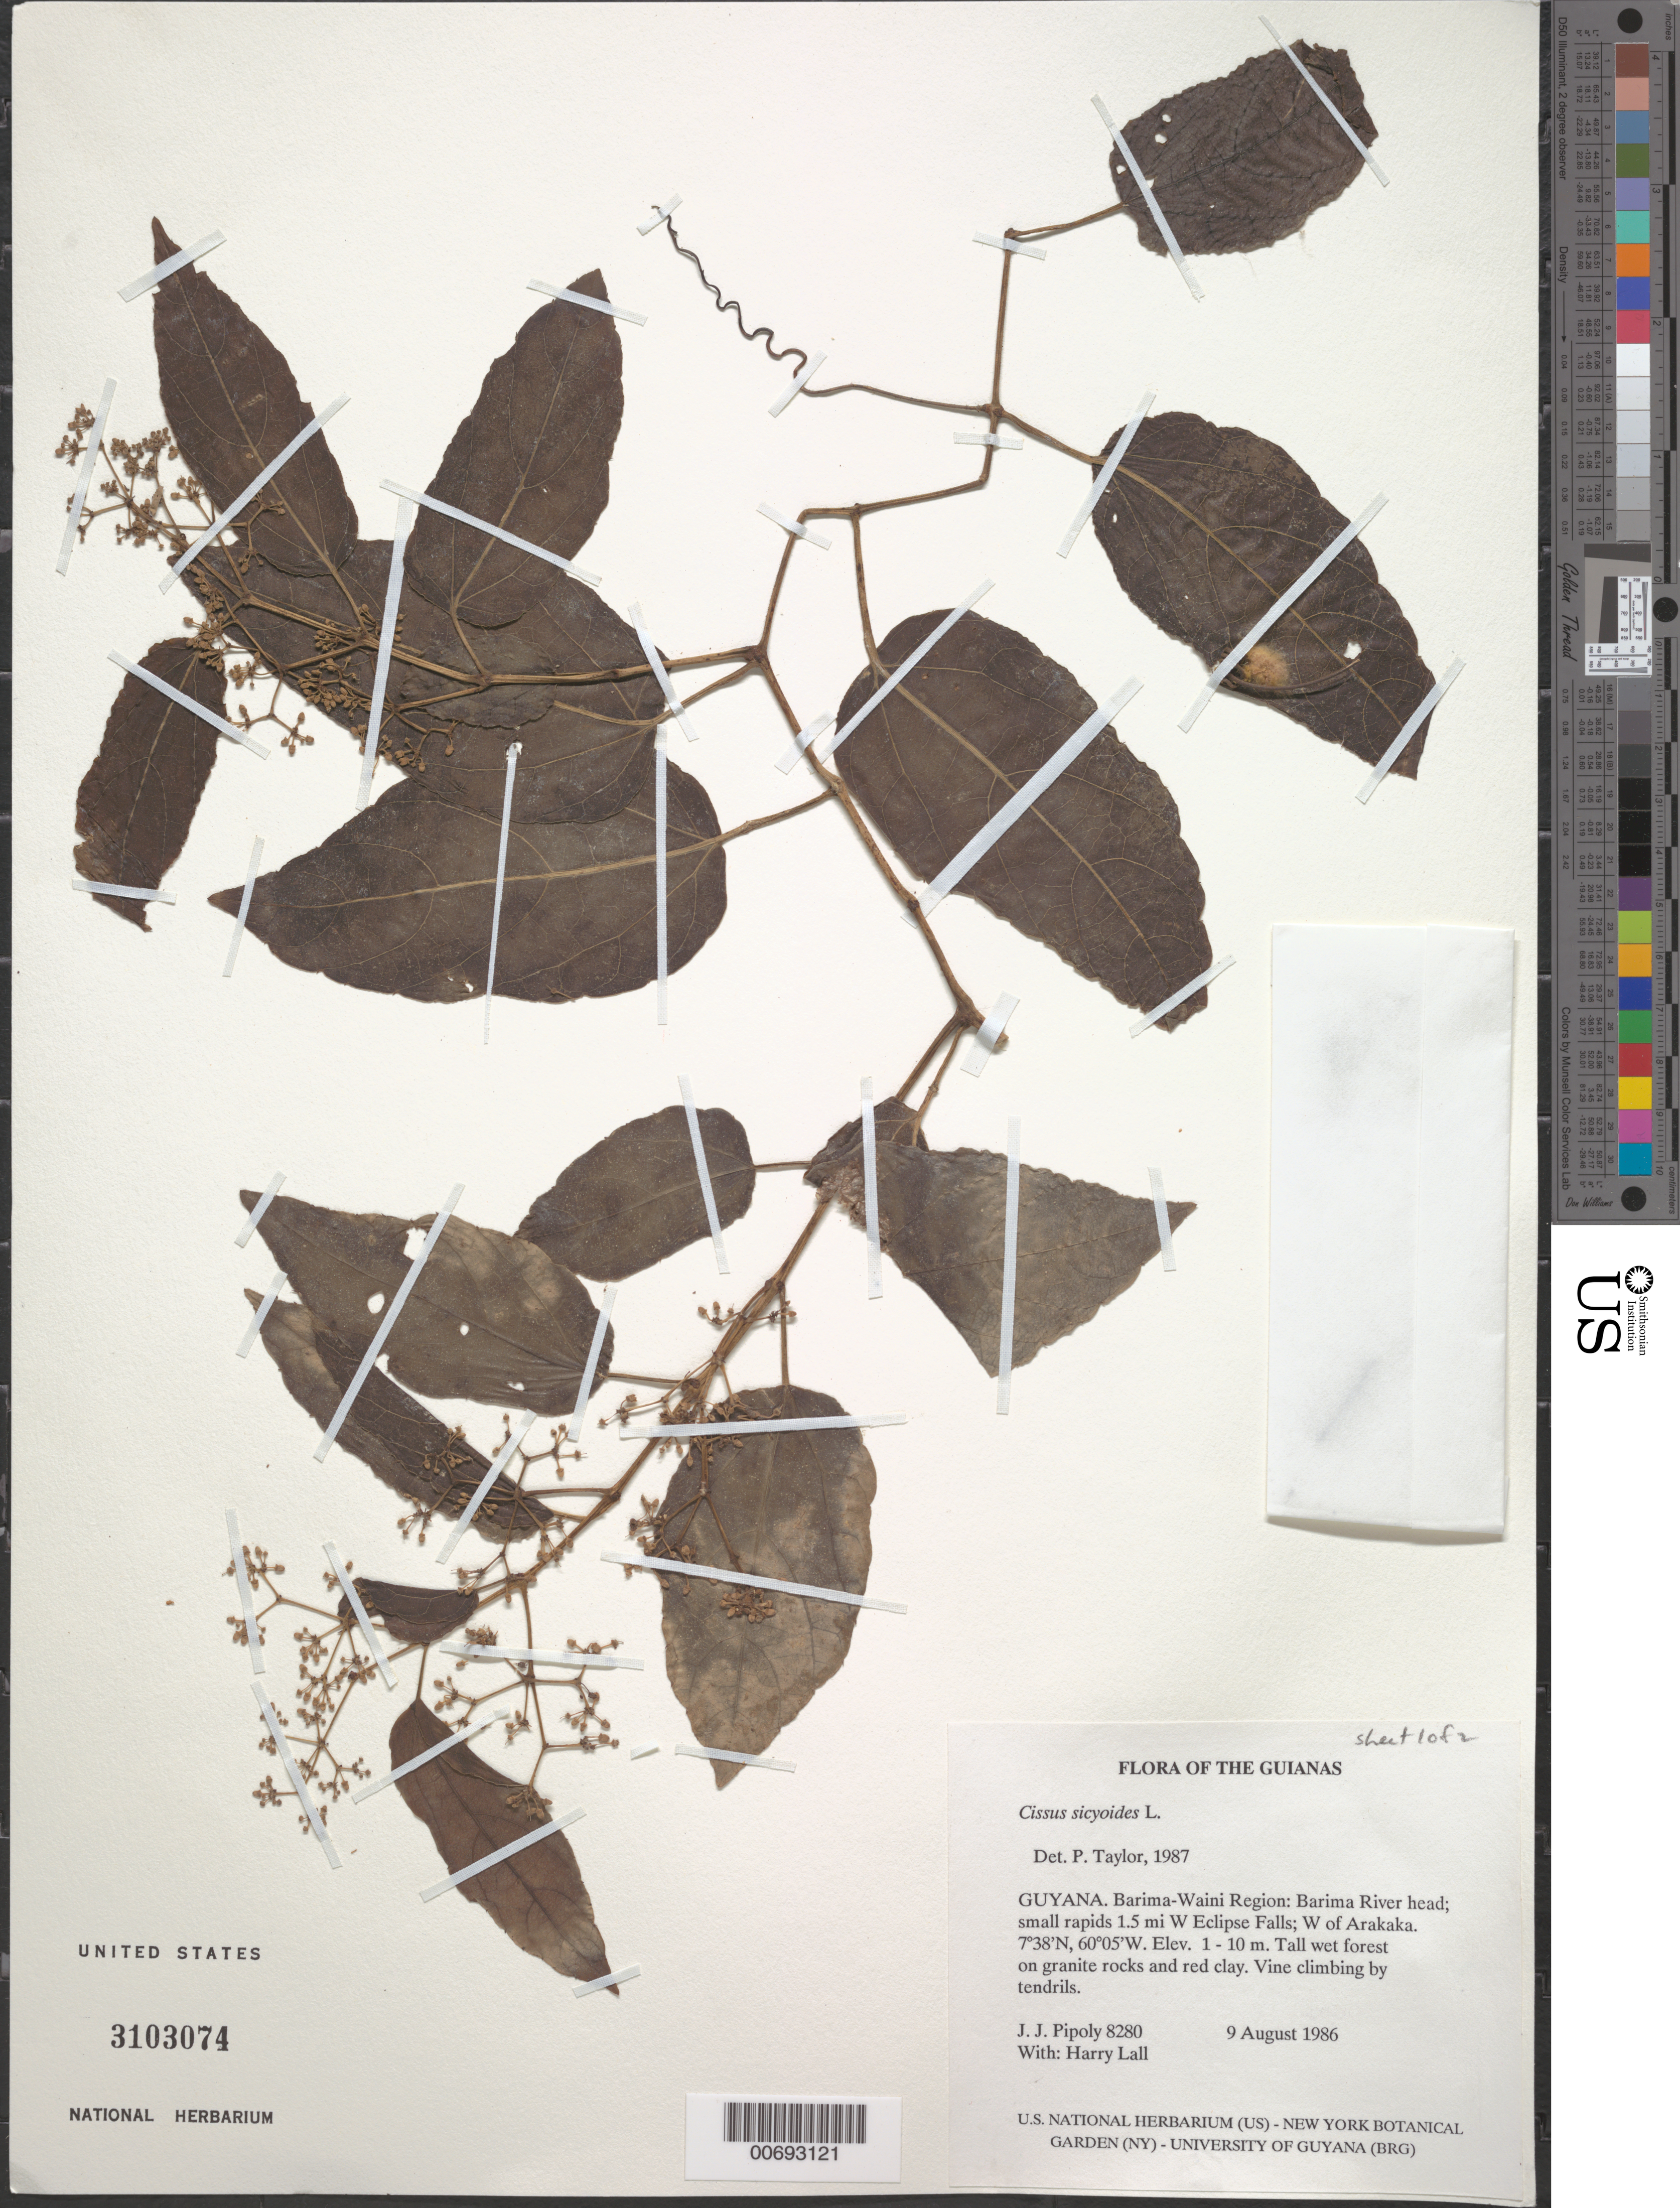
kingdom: Plantae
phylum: Tracheophyta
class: Magnoliopsida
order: Vitales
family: Vitaceae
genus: Cissus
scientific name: Cissus sicyoides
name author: L.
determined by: Taylor, P.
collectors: J. J. Pipoly & H. Lall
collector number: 8280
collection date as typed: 9 August 1986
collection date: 1986-08-09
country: Guyana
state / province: Barima-Waini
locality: Barima River head; small rapids 1.5 mi W Eclipse Falls; W of Arakaka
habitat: Tall wet forest on granite rocks and red clay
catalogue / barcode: US 3103074